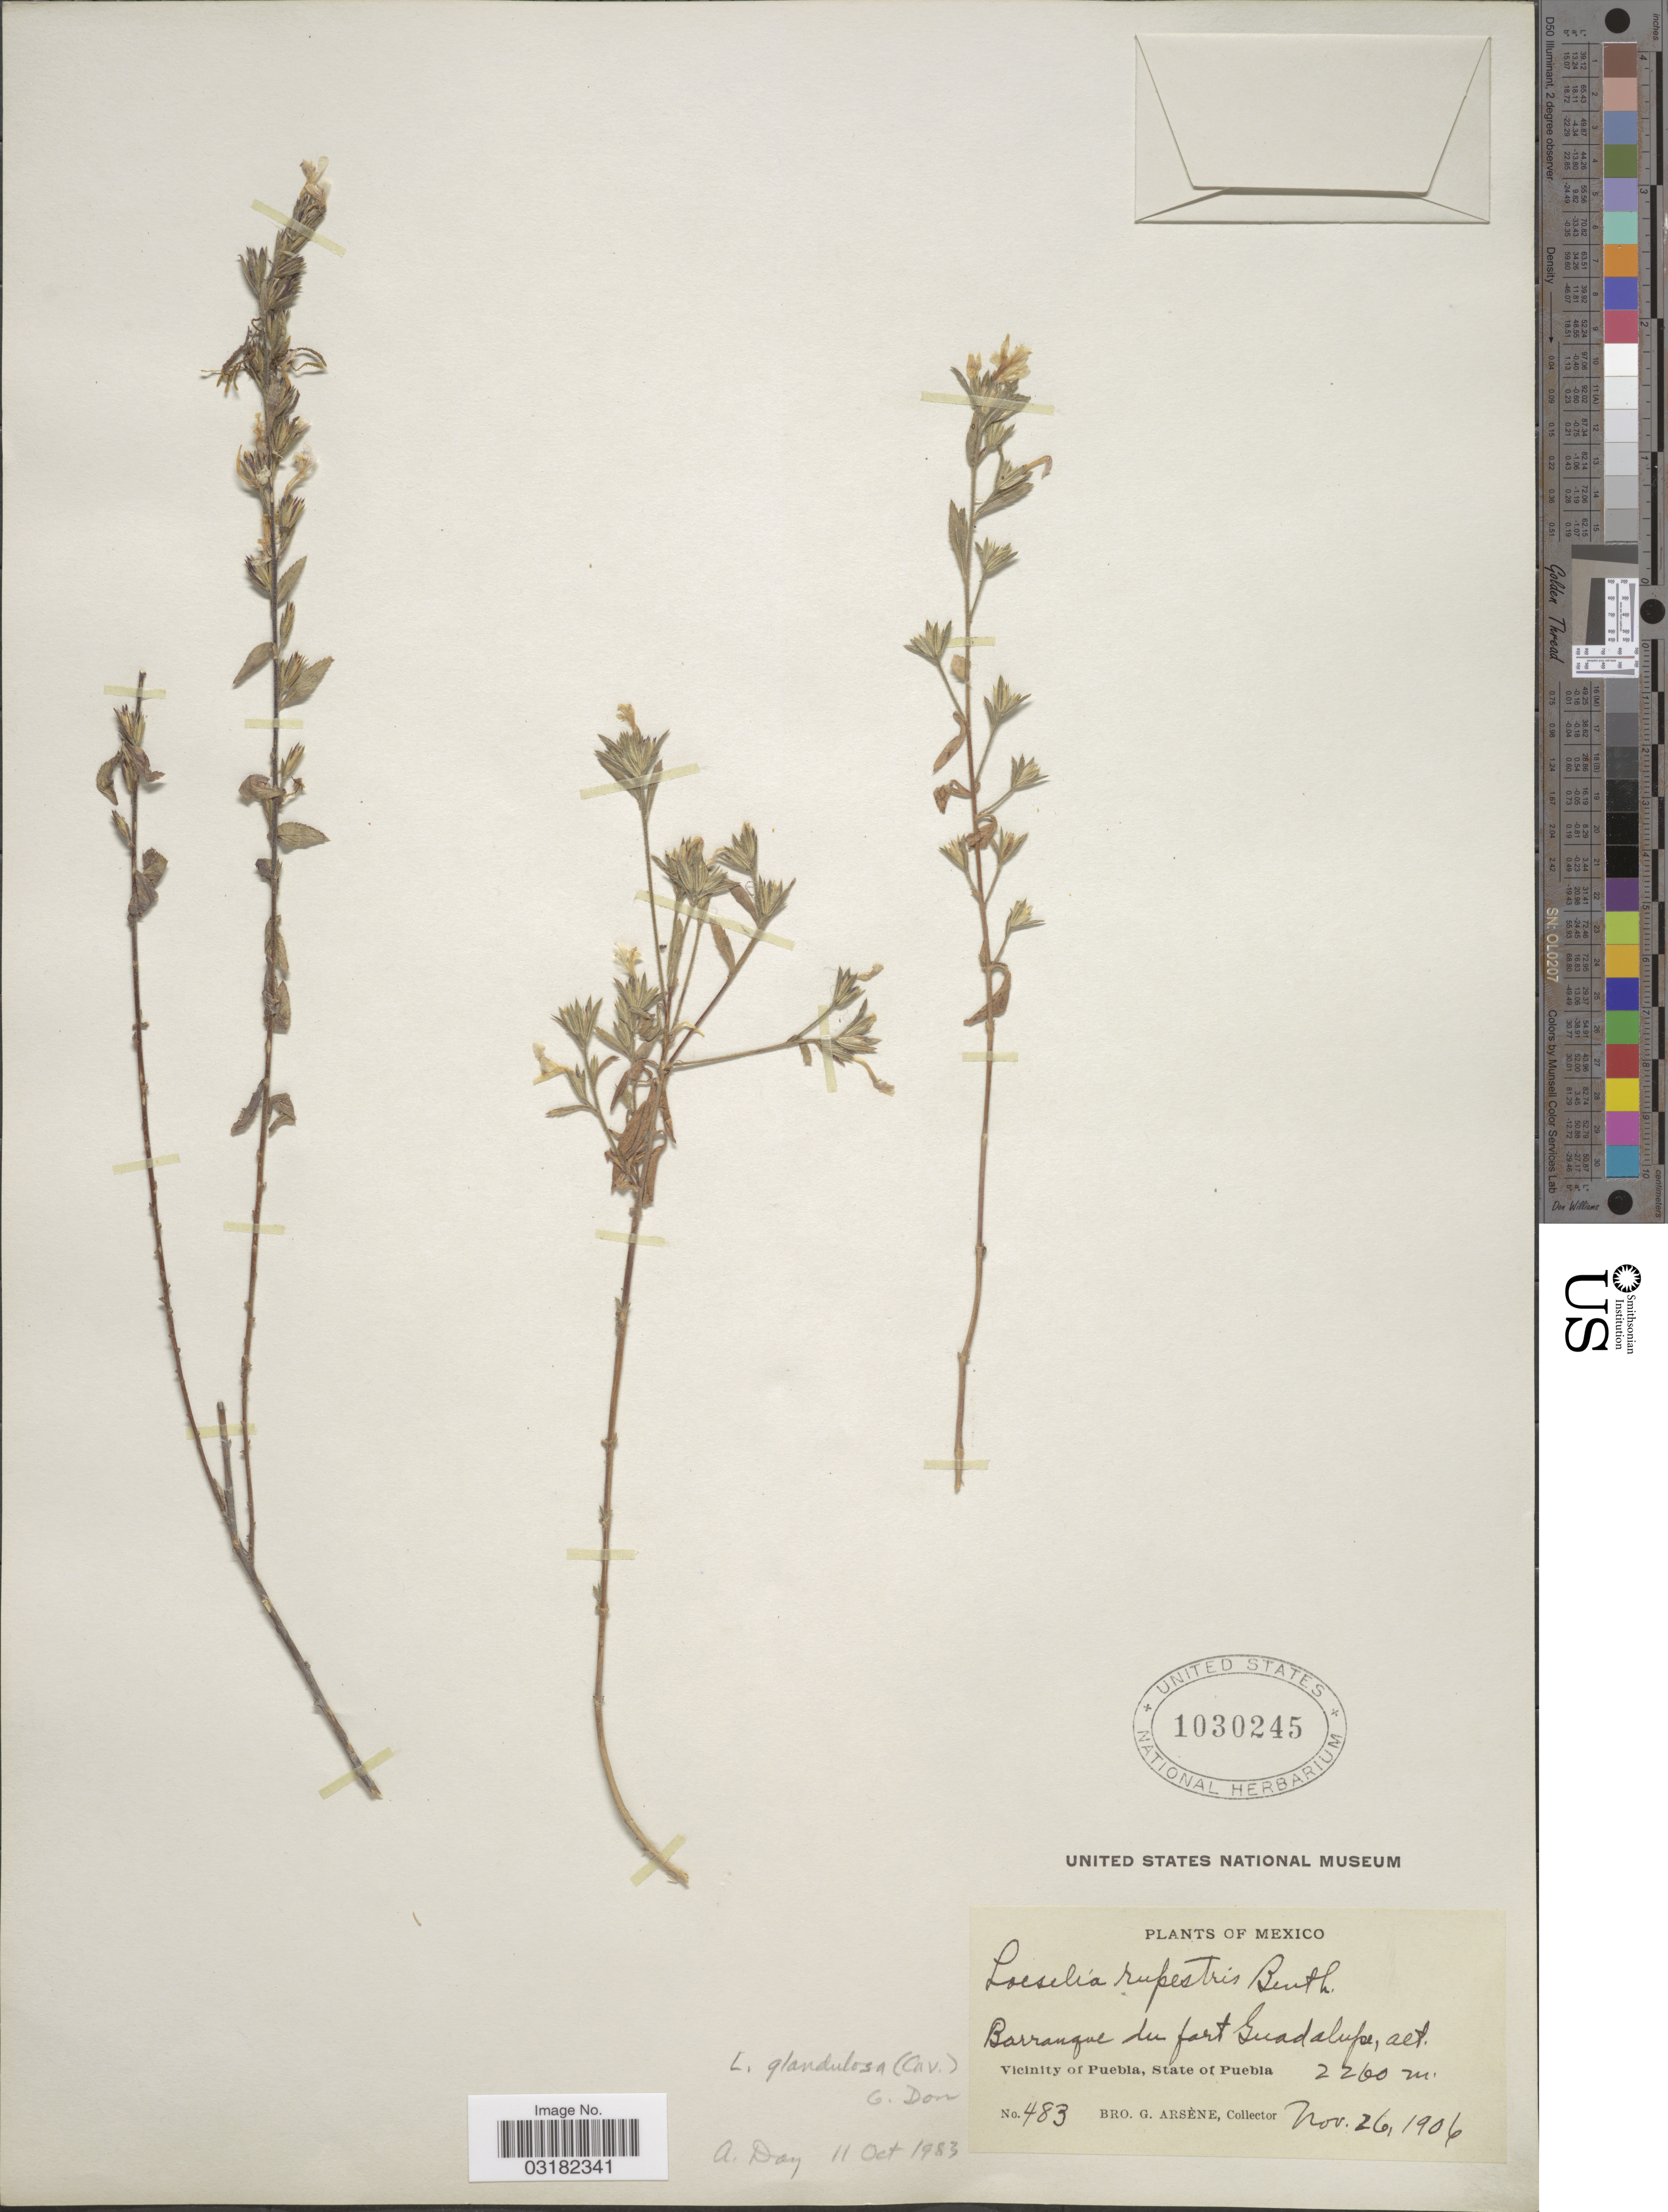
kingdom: Plantae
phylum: Tracheophyta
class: Magnoliopsida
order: Ericales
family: Polemoniaceae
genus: Loeselia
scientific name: Loeselia glandulosa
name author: (Cav.) G. Don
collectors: Bro. G. Arsène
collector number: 483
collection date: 1906-11-26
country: Mexico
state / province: Puebla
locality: Barranca du fort Guadalupe. Vicinity of Puebla.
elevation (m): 2260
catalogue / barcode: US 1030245